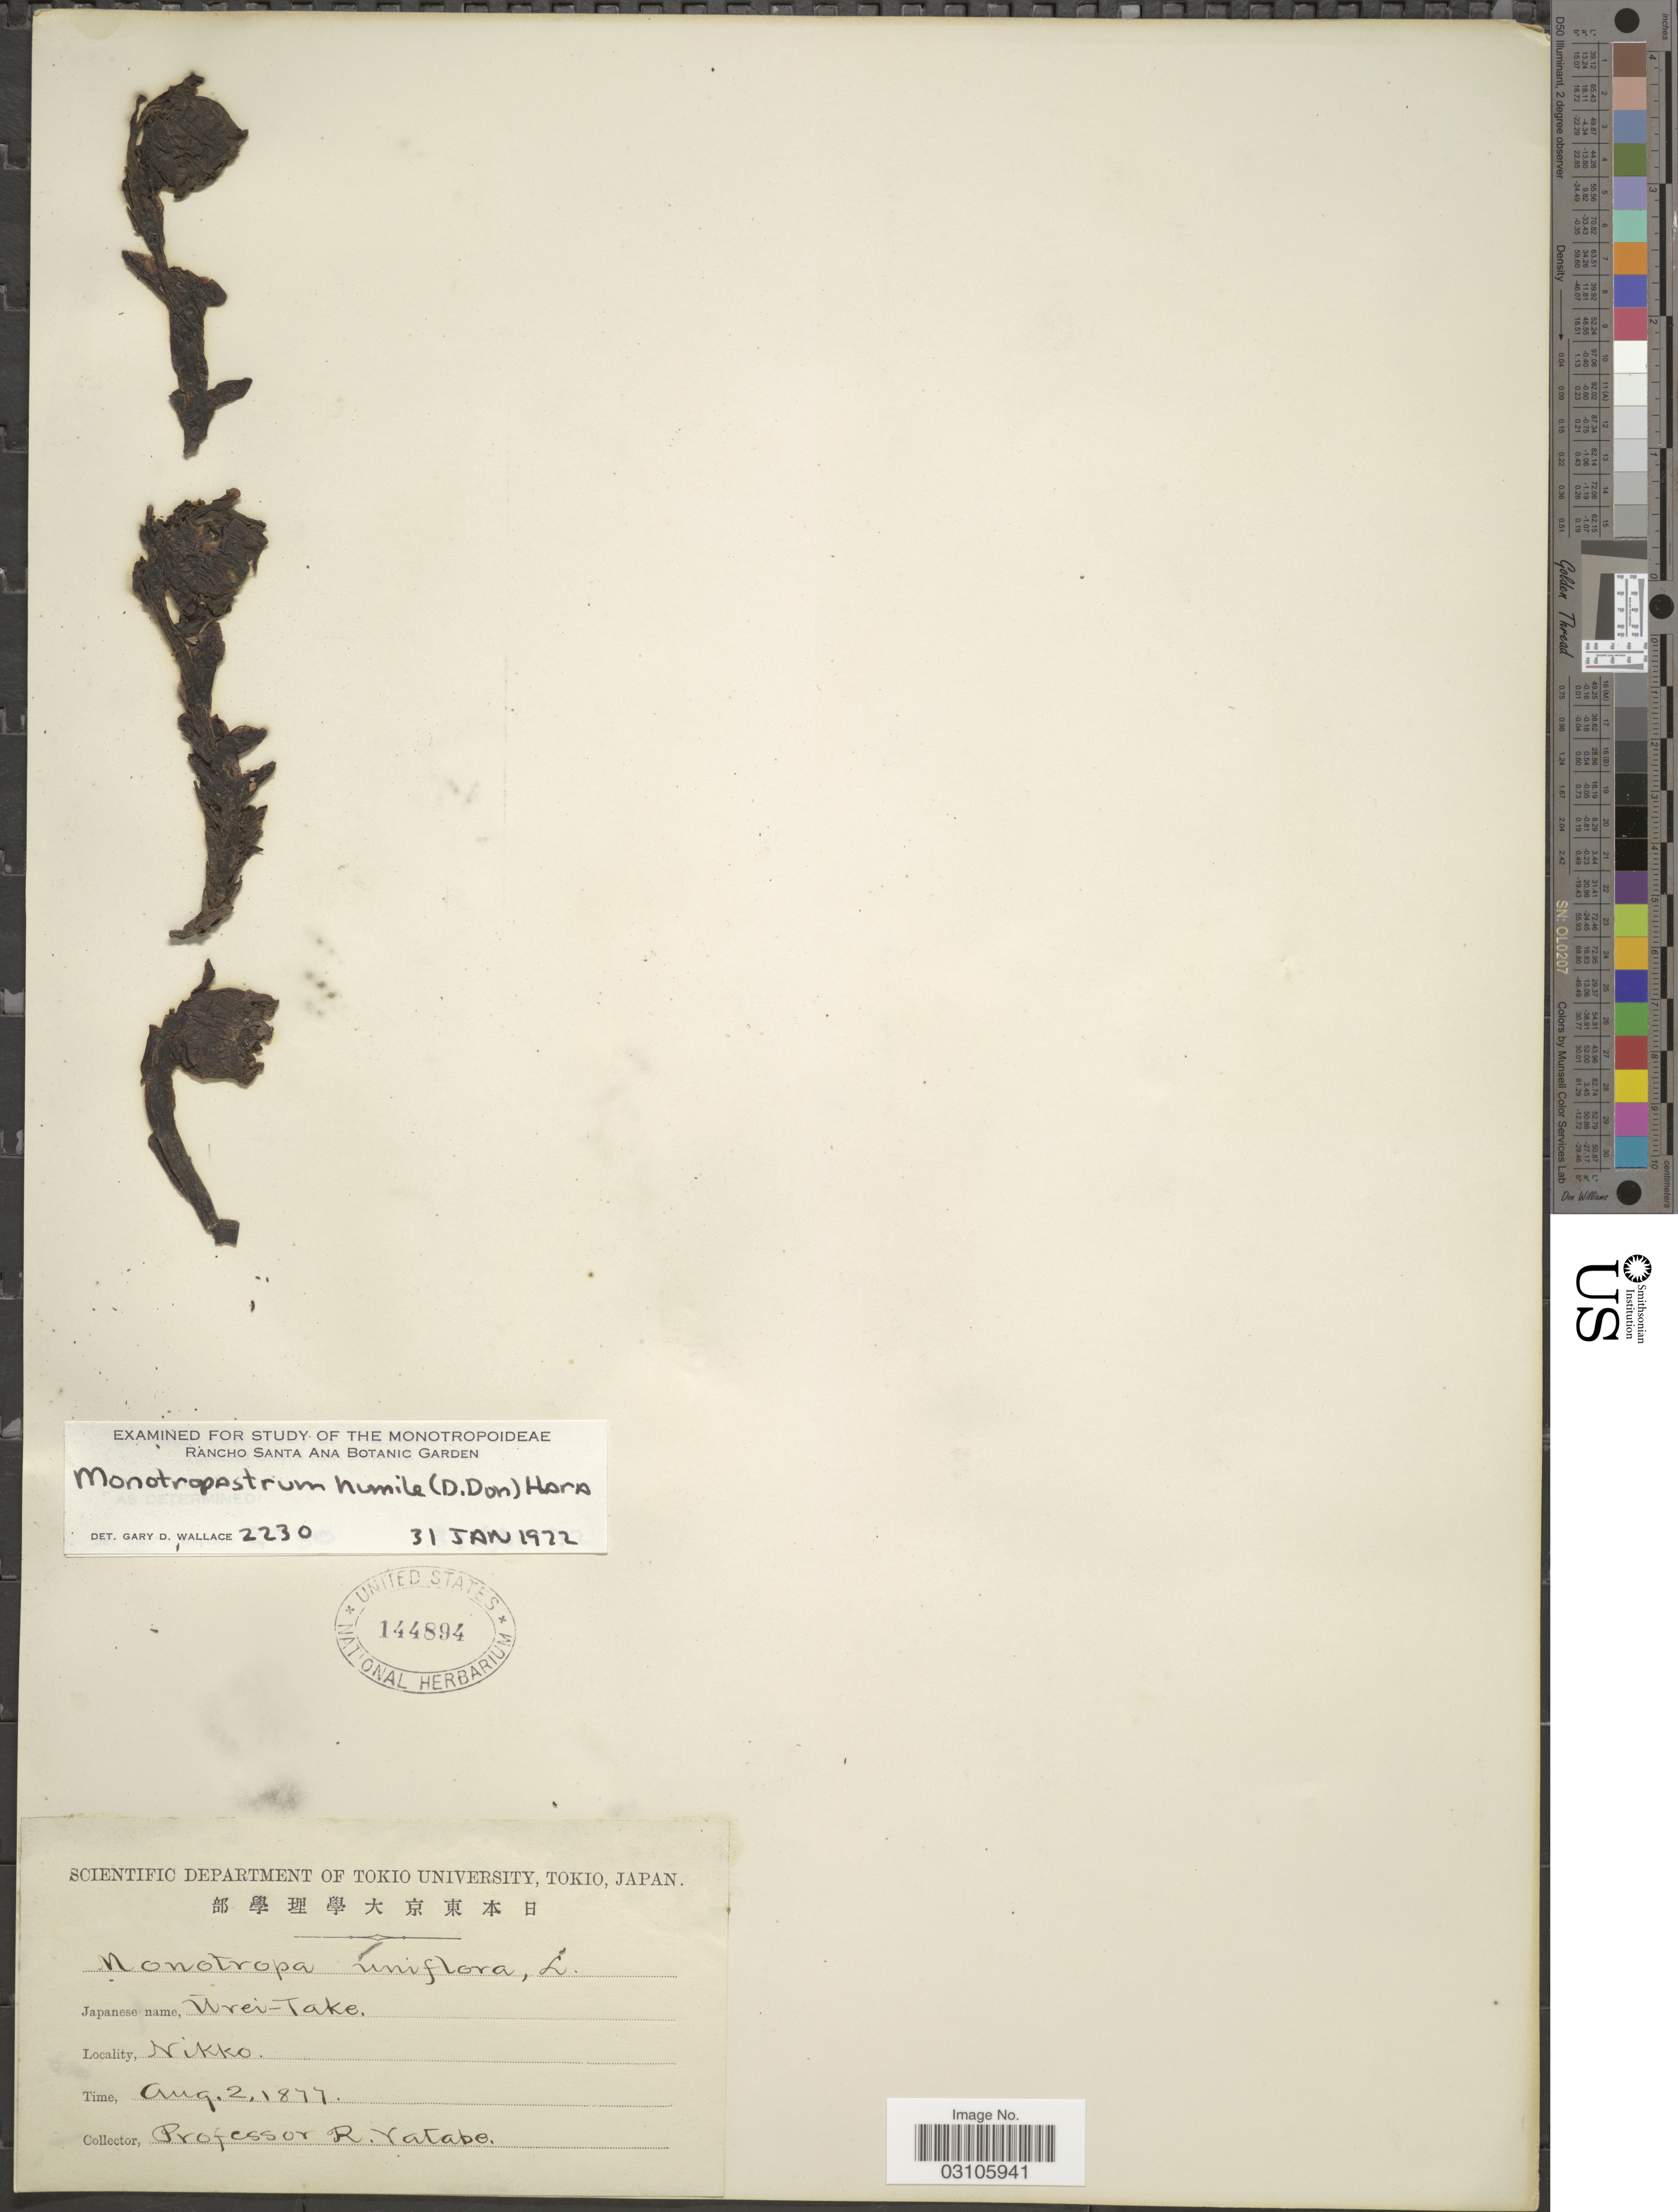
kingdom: Plantae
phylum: Tracheophyta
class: Magnoliopsida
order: Ericales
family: Ericaceae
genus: Monotropastrum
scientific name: Monotropastrum humile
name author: (D. Don) H. Hara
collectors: R. Yatabe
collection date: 1877-08-02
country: Japan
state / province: Tokyo, Federal City of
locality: Nikko.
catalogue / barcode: US 144894